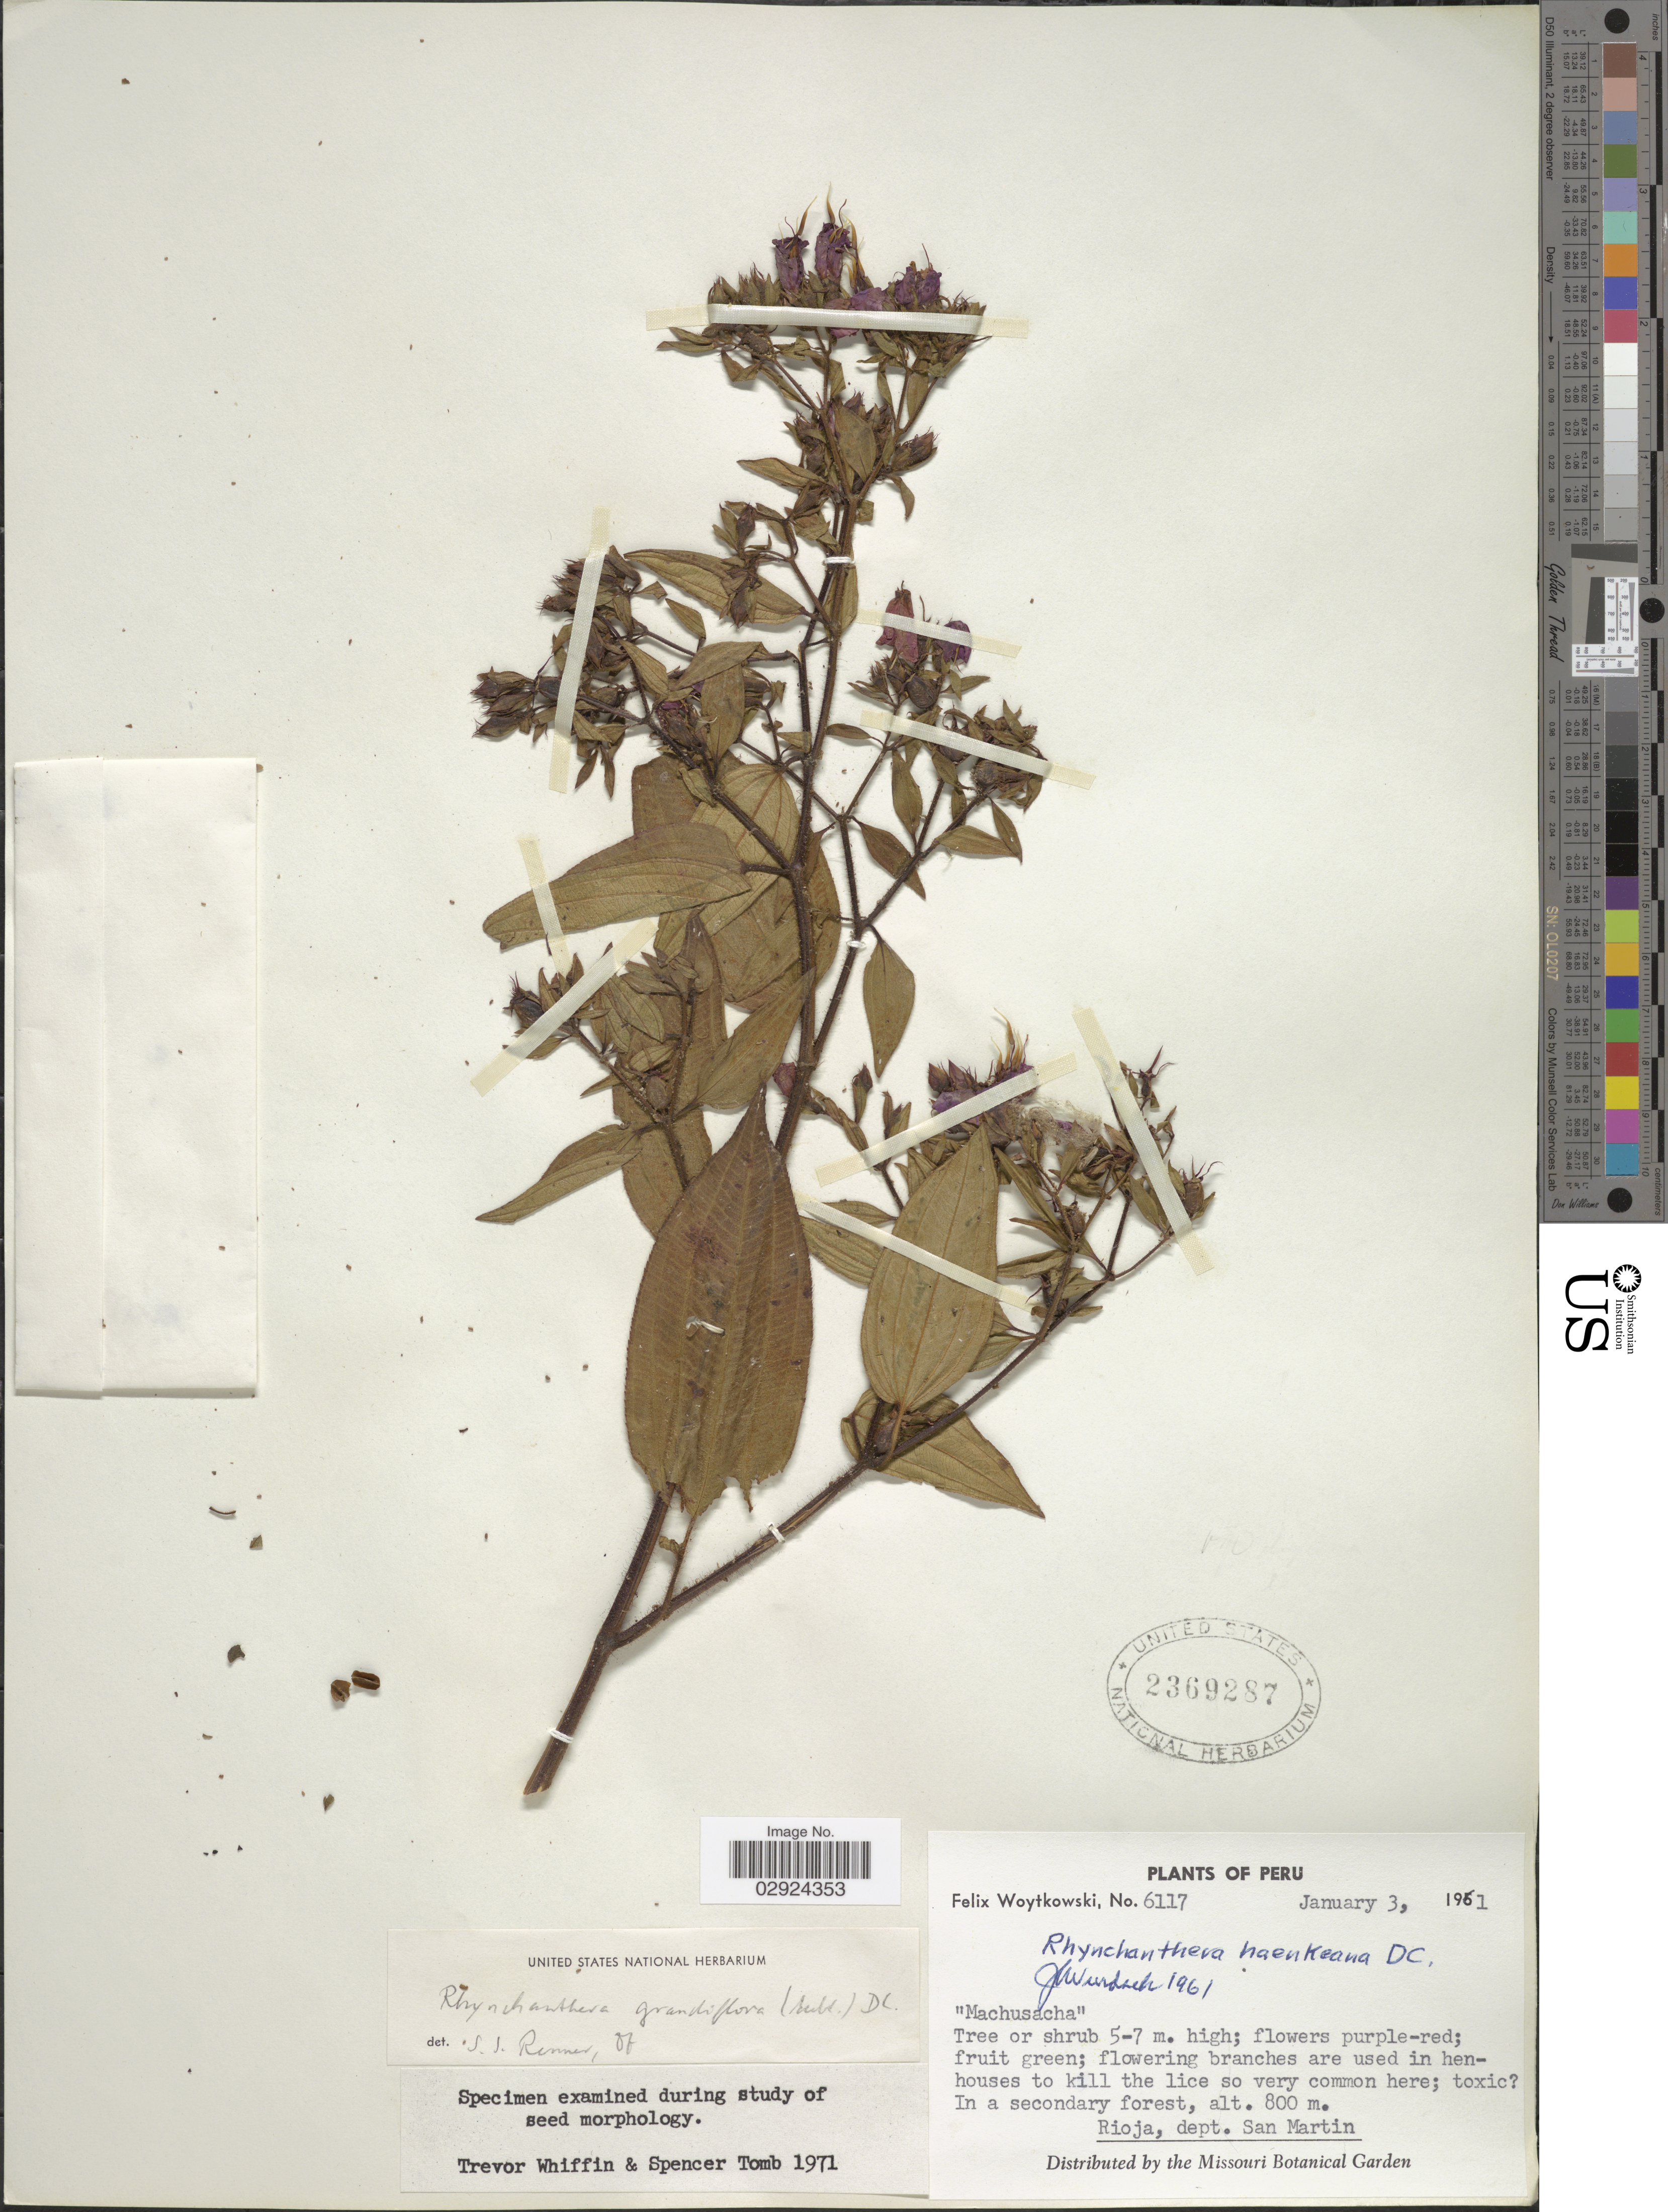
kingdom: Plantae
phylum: Tracheophyta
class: Magnoliopsida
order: Myrtales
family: Melastomataceae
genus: Rhynchanthera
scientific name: Rhynchanthera grandiflora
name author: (Aubl.) DC.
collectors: F. Woytkowski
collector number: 6117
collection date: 1961-01-03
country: Peru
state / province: San Martín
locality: Rioja, dept. San Martin.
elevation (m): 800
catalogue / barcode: US 2369287